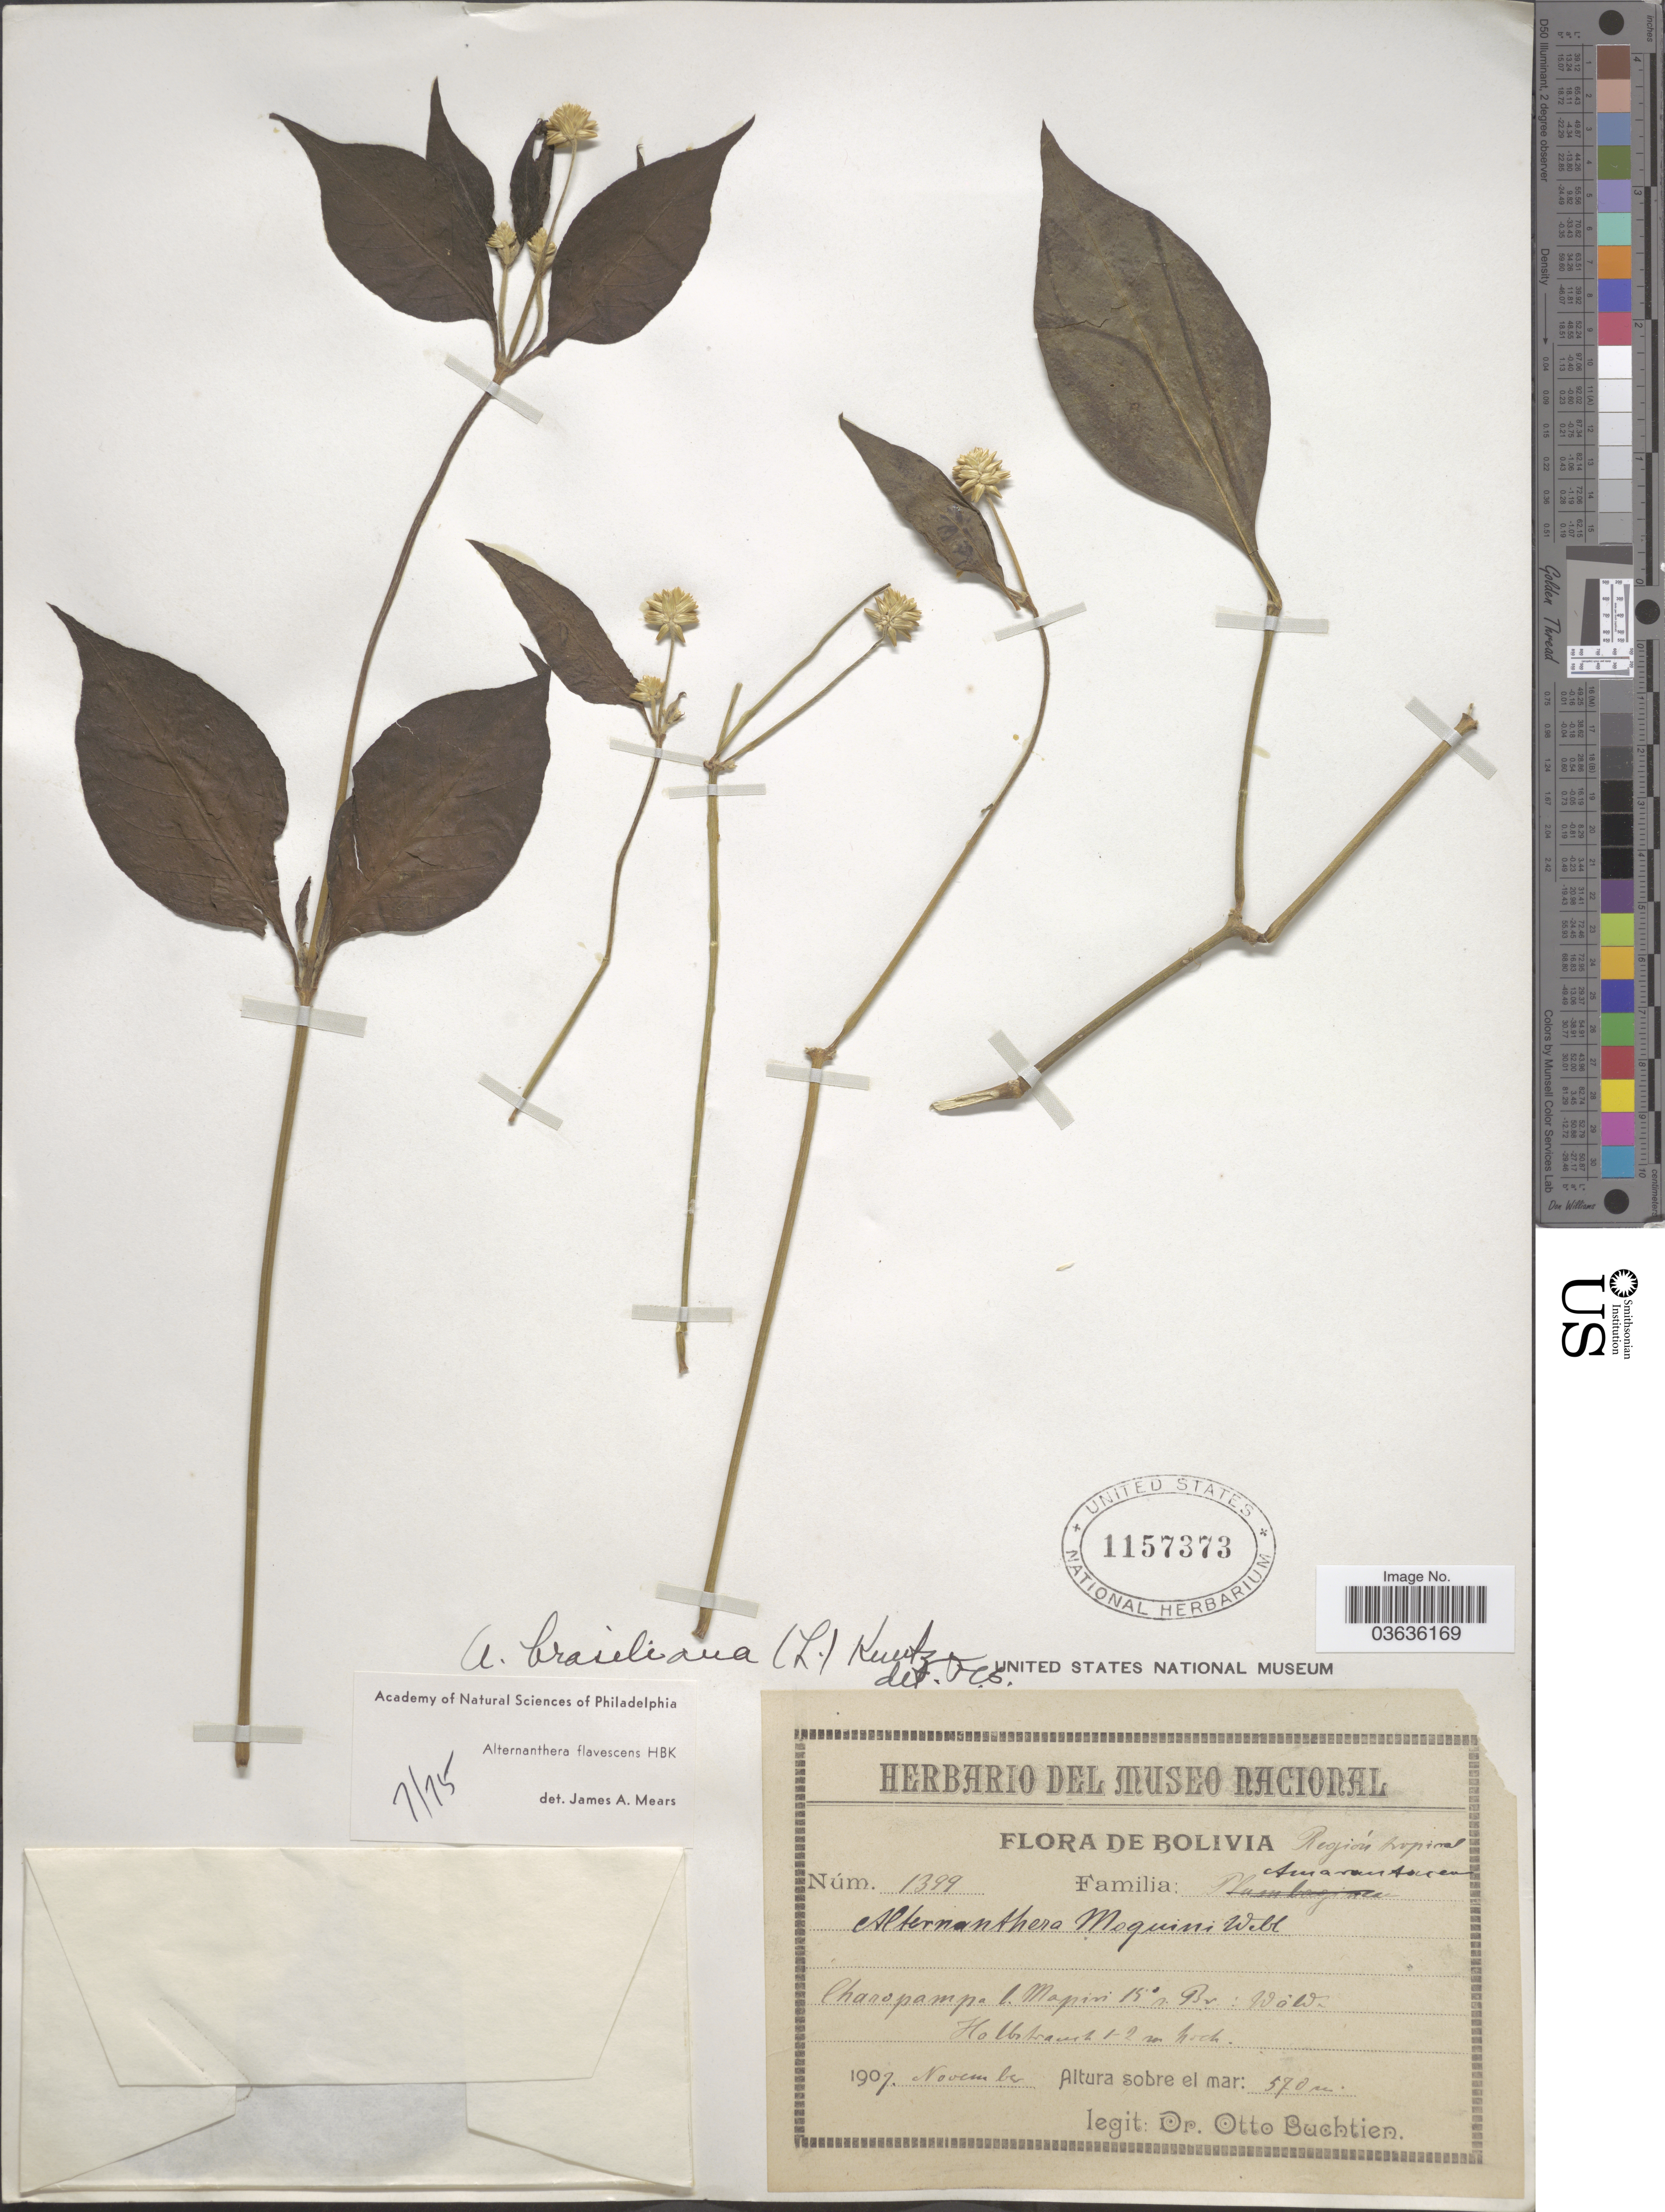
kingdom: Plantae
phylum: Tracheophyta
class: Magnoliopsida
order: Caryophyllales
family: Amaranthaceae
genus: Alternanthera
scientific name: Alternanthera flavescens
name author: Kunth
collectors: O. Buchtien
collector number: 1399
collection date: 1907-11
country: Bolivia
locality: Región tropical. Charopampa l. Mapiri 15° s. Br.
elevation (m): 570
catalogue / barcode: US 1157373